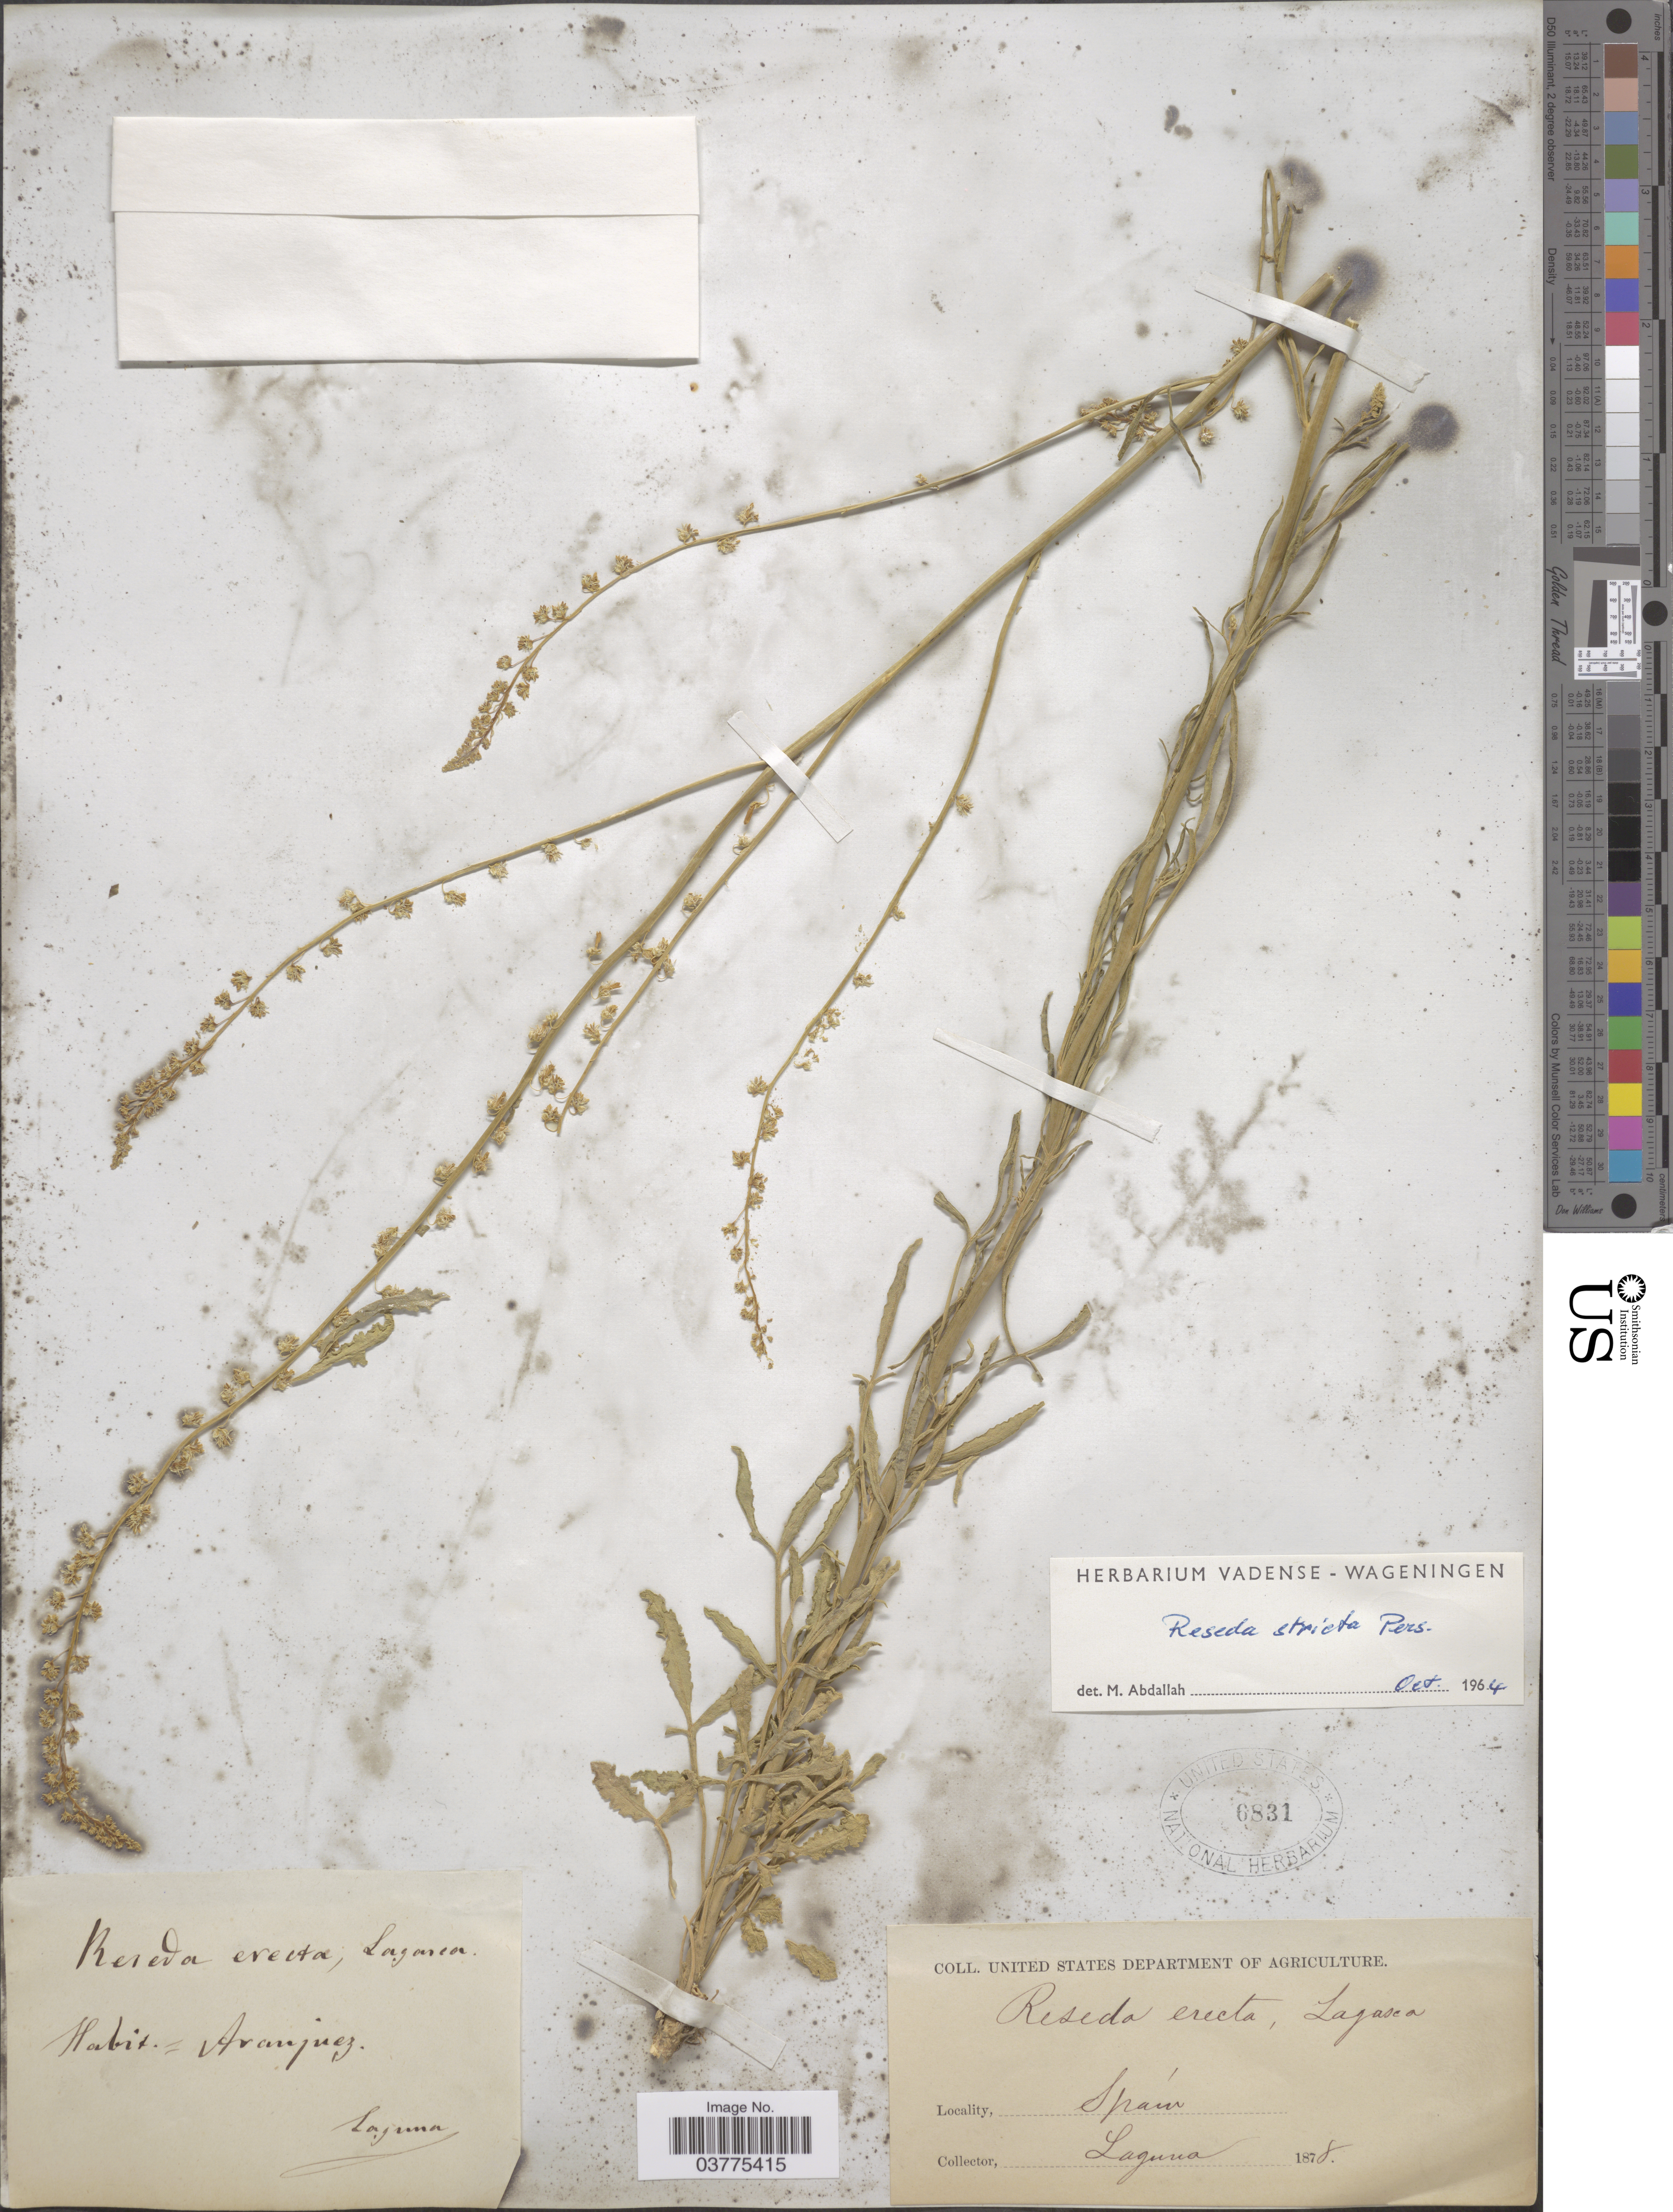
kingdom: Plantae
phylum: Tracheophyta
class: Magnoliopsida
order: Brassicales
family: Resedaceae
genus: Reseda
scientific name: Reseda stricta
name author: Pers.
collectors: -. Laguna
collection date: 1878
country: Spain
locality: Aranjuez.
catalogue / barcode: US 6831